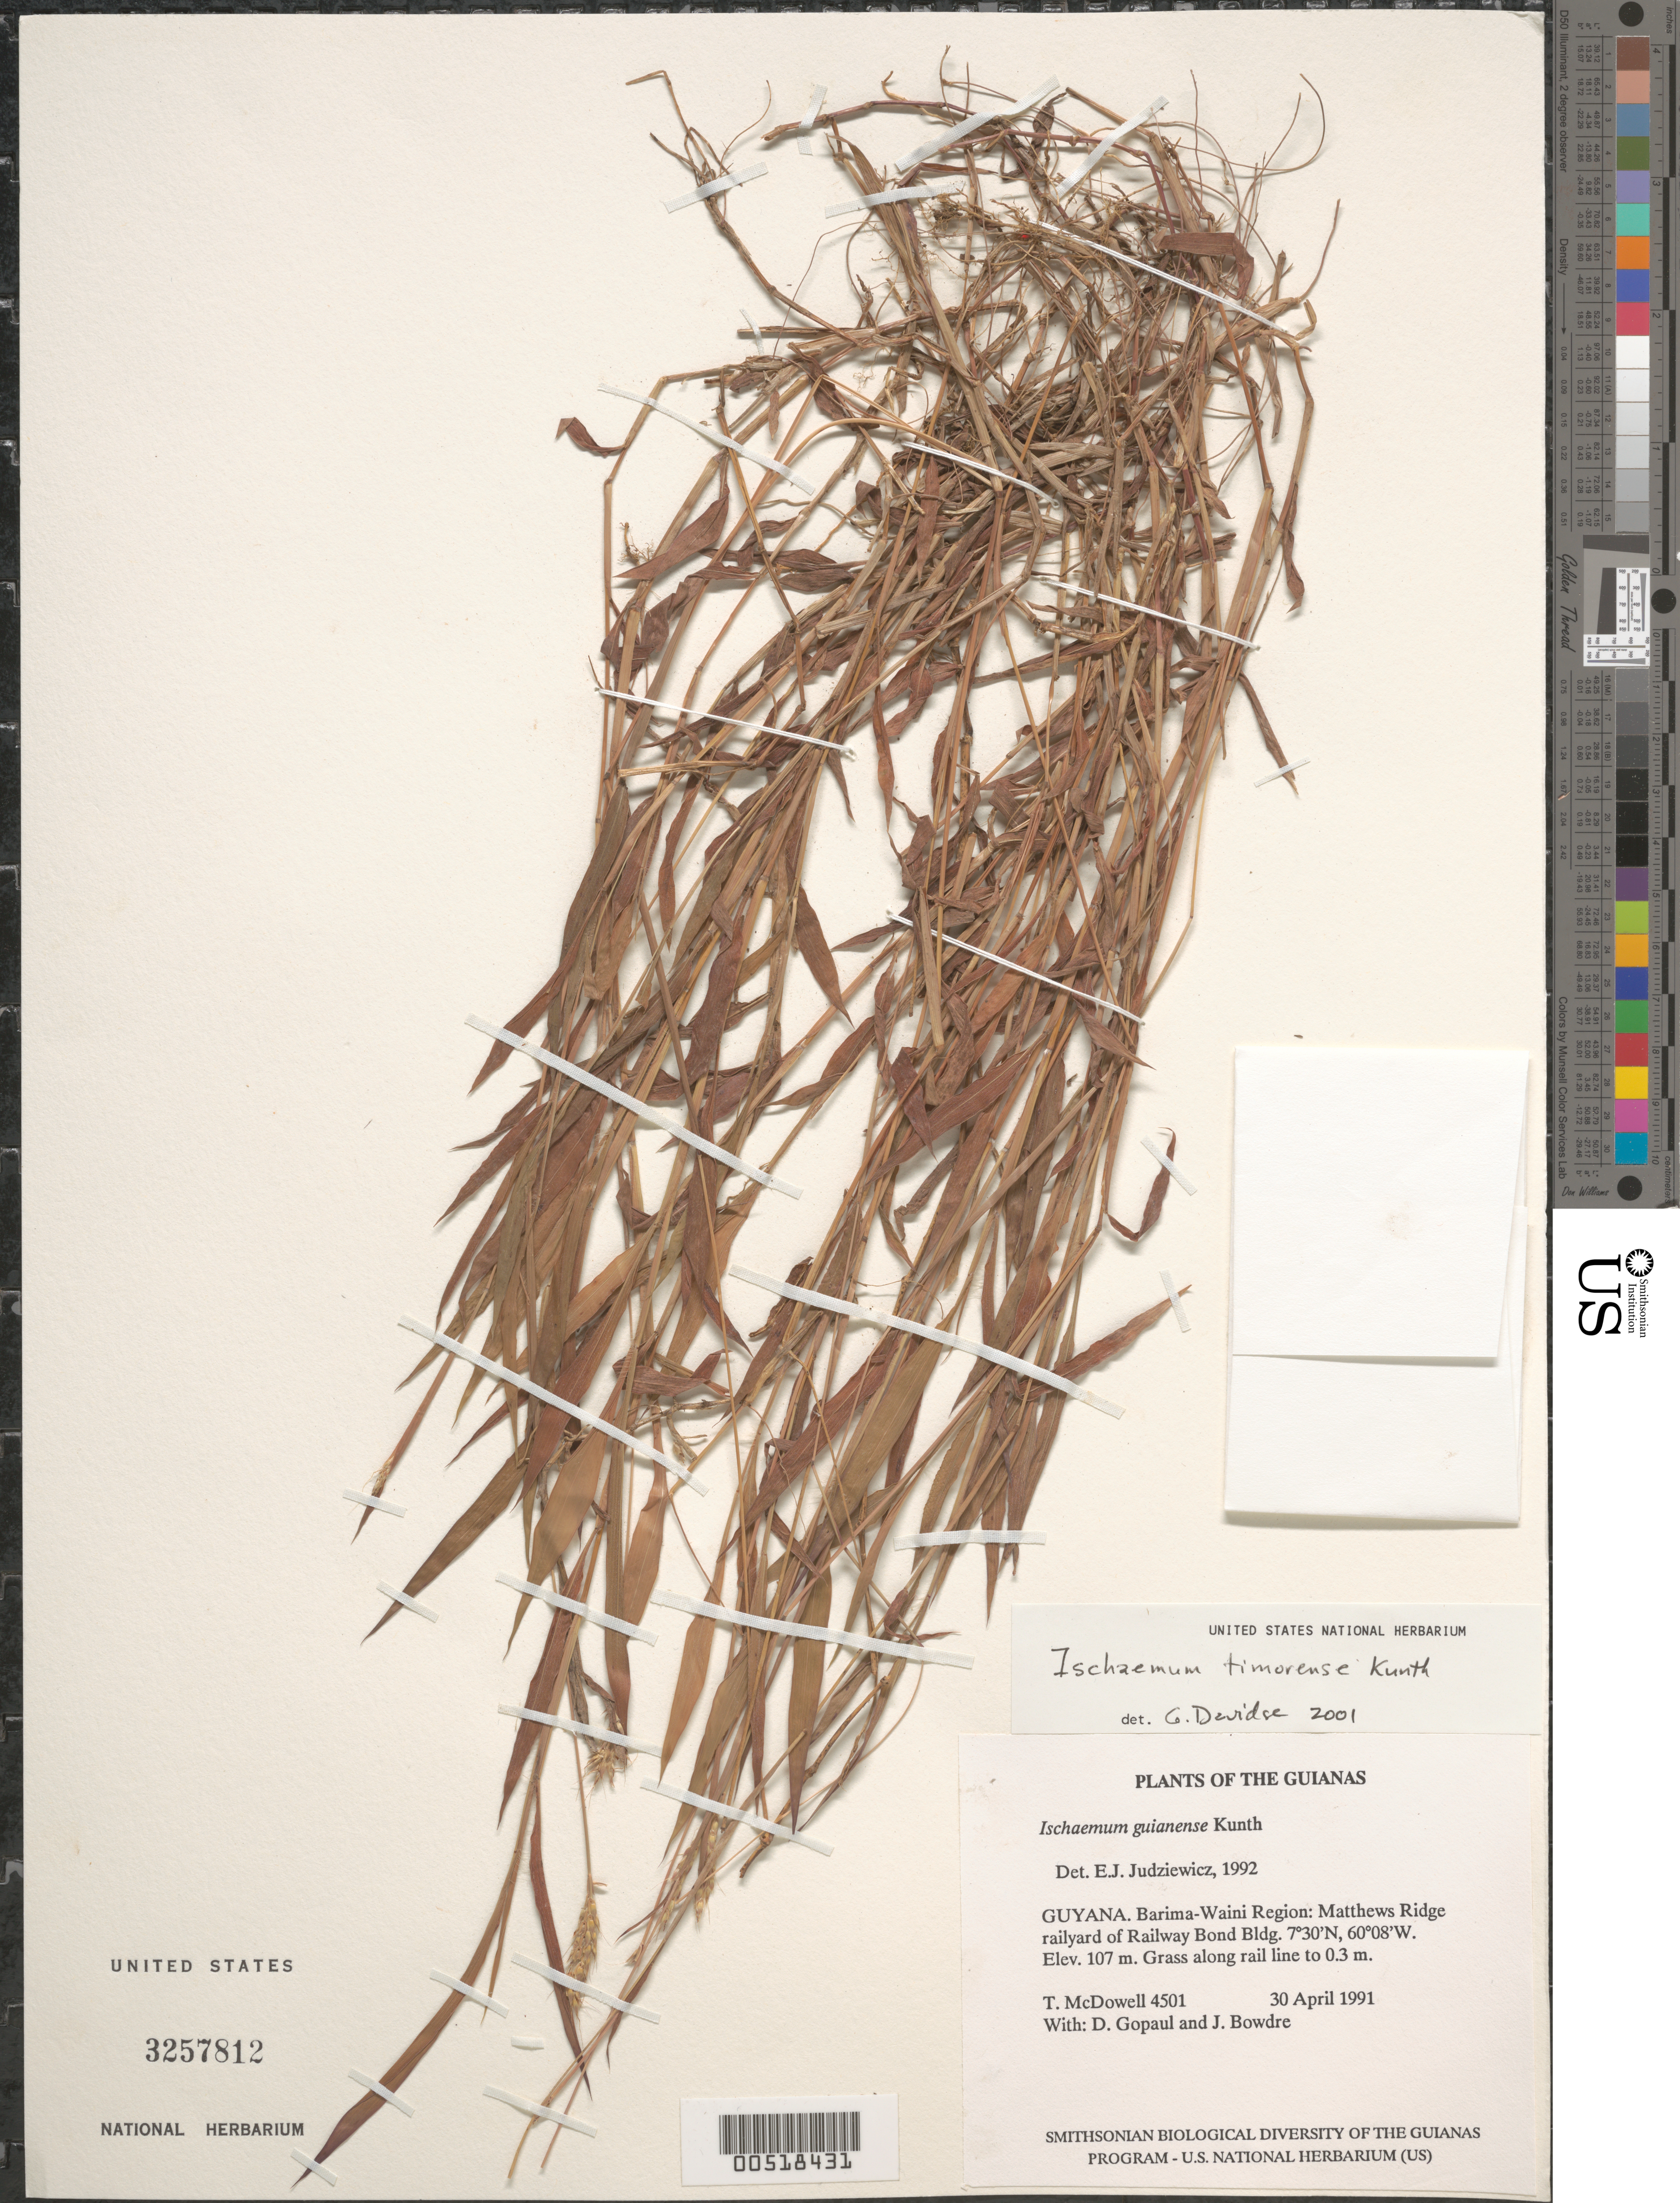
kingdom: Plantae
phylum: Tracheophyta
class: Liliopsida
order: Poales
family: Poaceae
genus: Ischaemum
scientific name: Ischaemum timorense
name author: Kunth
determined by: Davidse, Gerrit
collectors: T. McDowell, D. Gopaul & J. Bowdre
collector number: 4501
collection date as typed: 30 April 1991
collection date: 1991-04-30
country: Guyana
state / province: Barima-Waini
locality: Matthews Ridge railyard of Railway Bond Bldg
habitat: Clearing grazed by goats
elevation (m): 107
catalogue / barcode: US 3257812